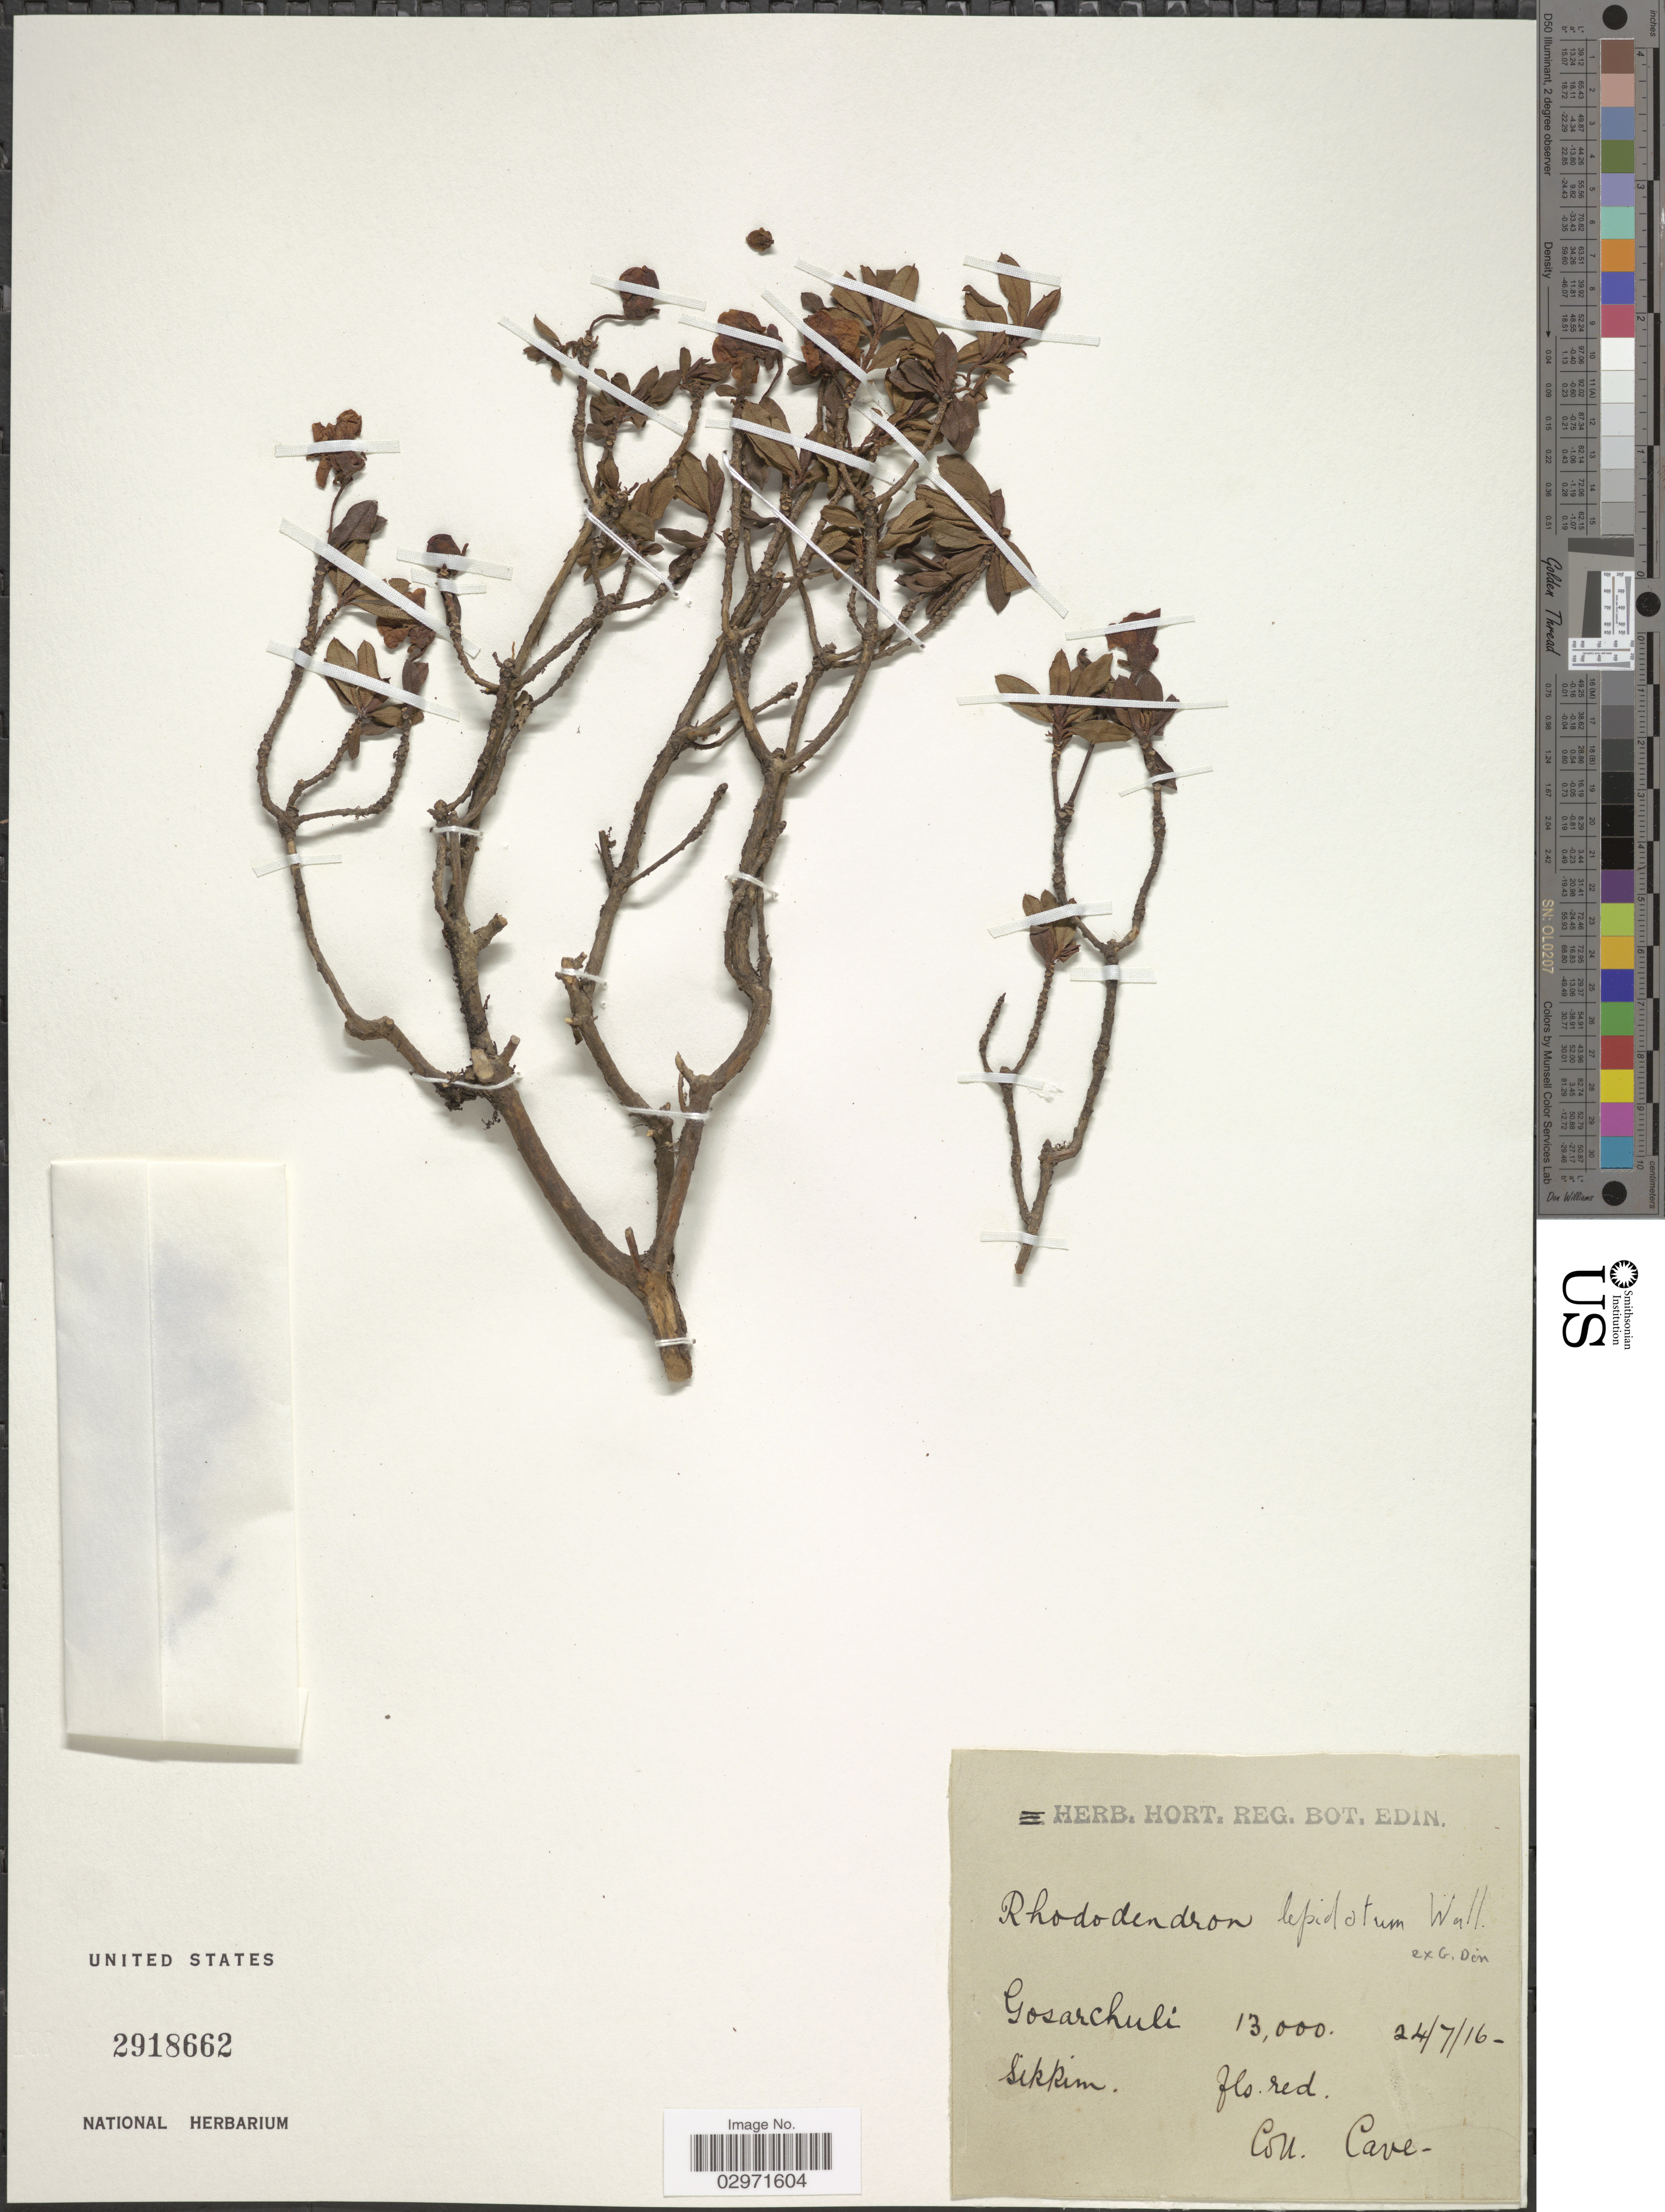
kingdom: Plantae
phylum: Tracheophyta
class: Magnoliopsida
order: Ericales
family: Ericaceae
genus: Rhododendron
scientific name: Rhododendron lepidotum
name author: Wall. ex G. Don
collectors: Cave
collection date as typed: Transcribed d/m/y: 24/7/16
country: India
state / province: Sikkim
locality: Gosarchuli.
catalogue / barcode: US 2918662